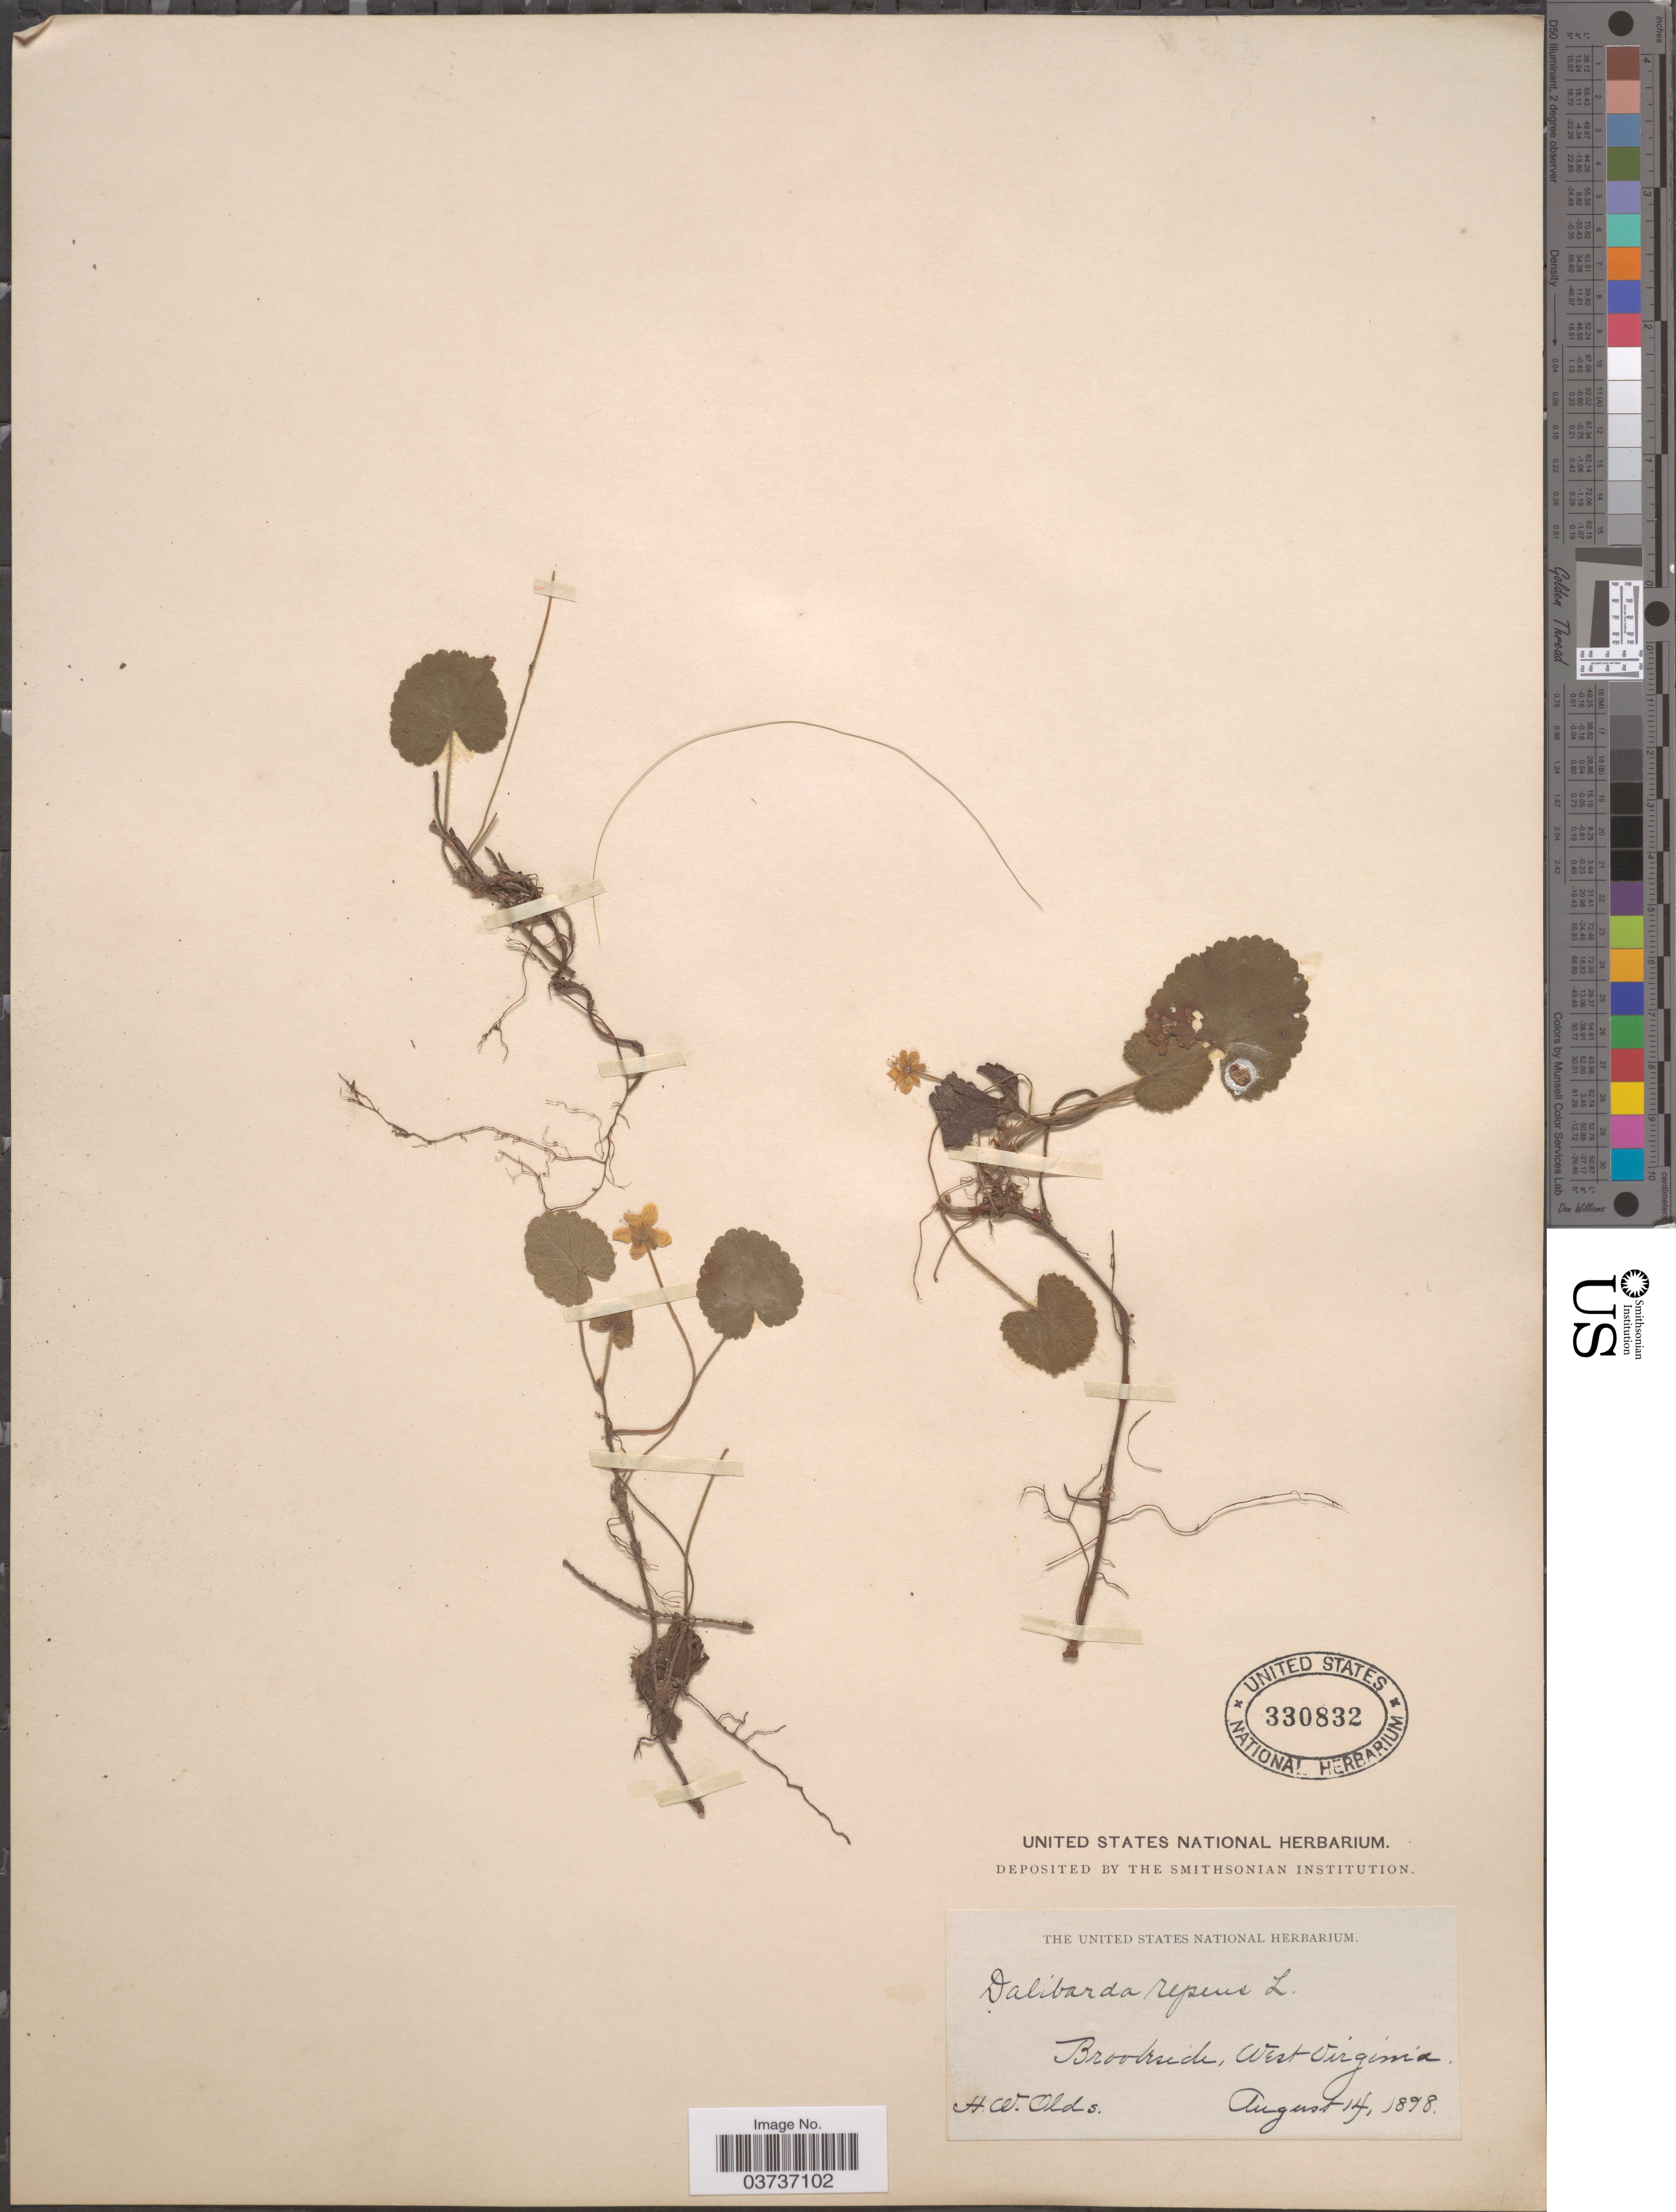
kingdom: Plantae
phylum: Tracheophyta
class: Magnoliopsida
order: Rosales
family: Rosaceae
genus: Dalibarda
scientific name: Dalibarda repens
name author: L.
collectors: H. W. Olds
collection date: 1898-08-14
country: United States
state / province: West Virginia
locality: Brookside.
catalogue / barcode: US 330832